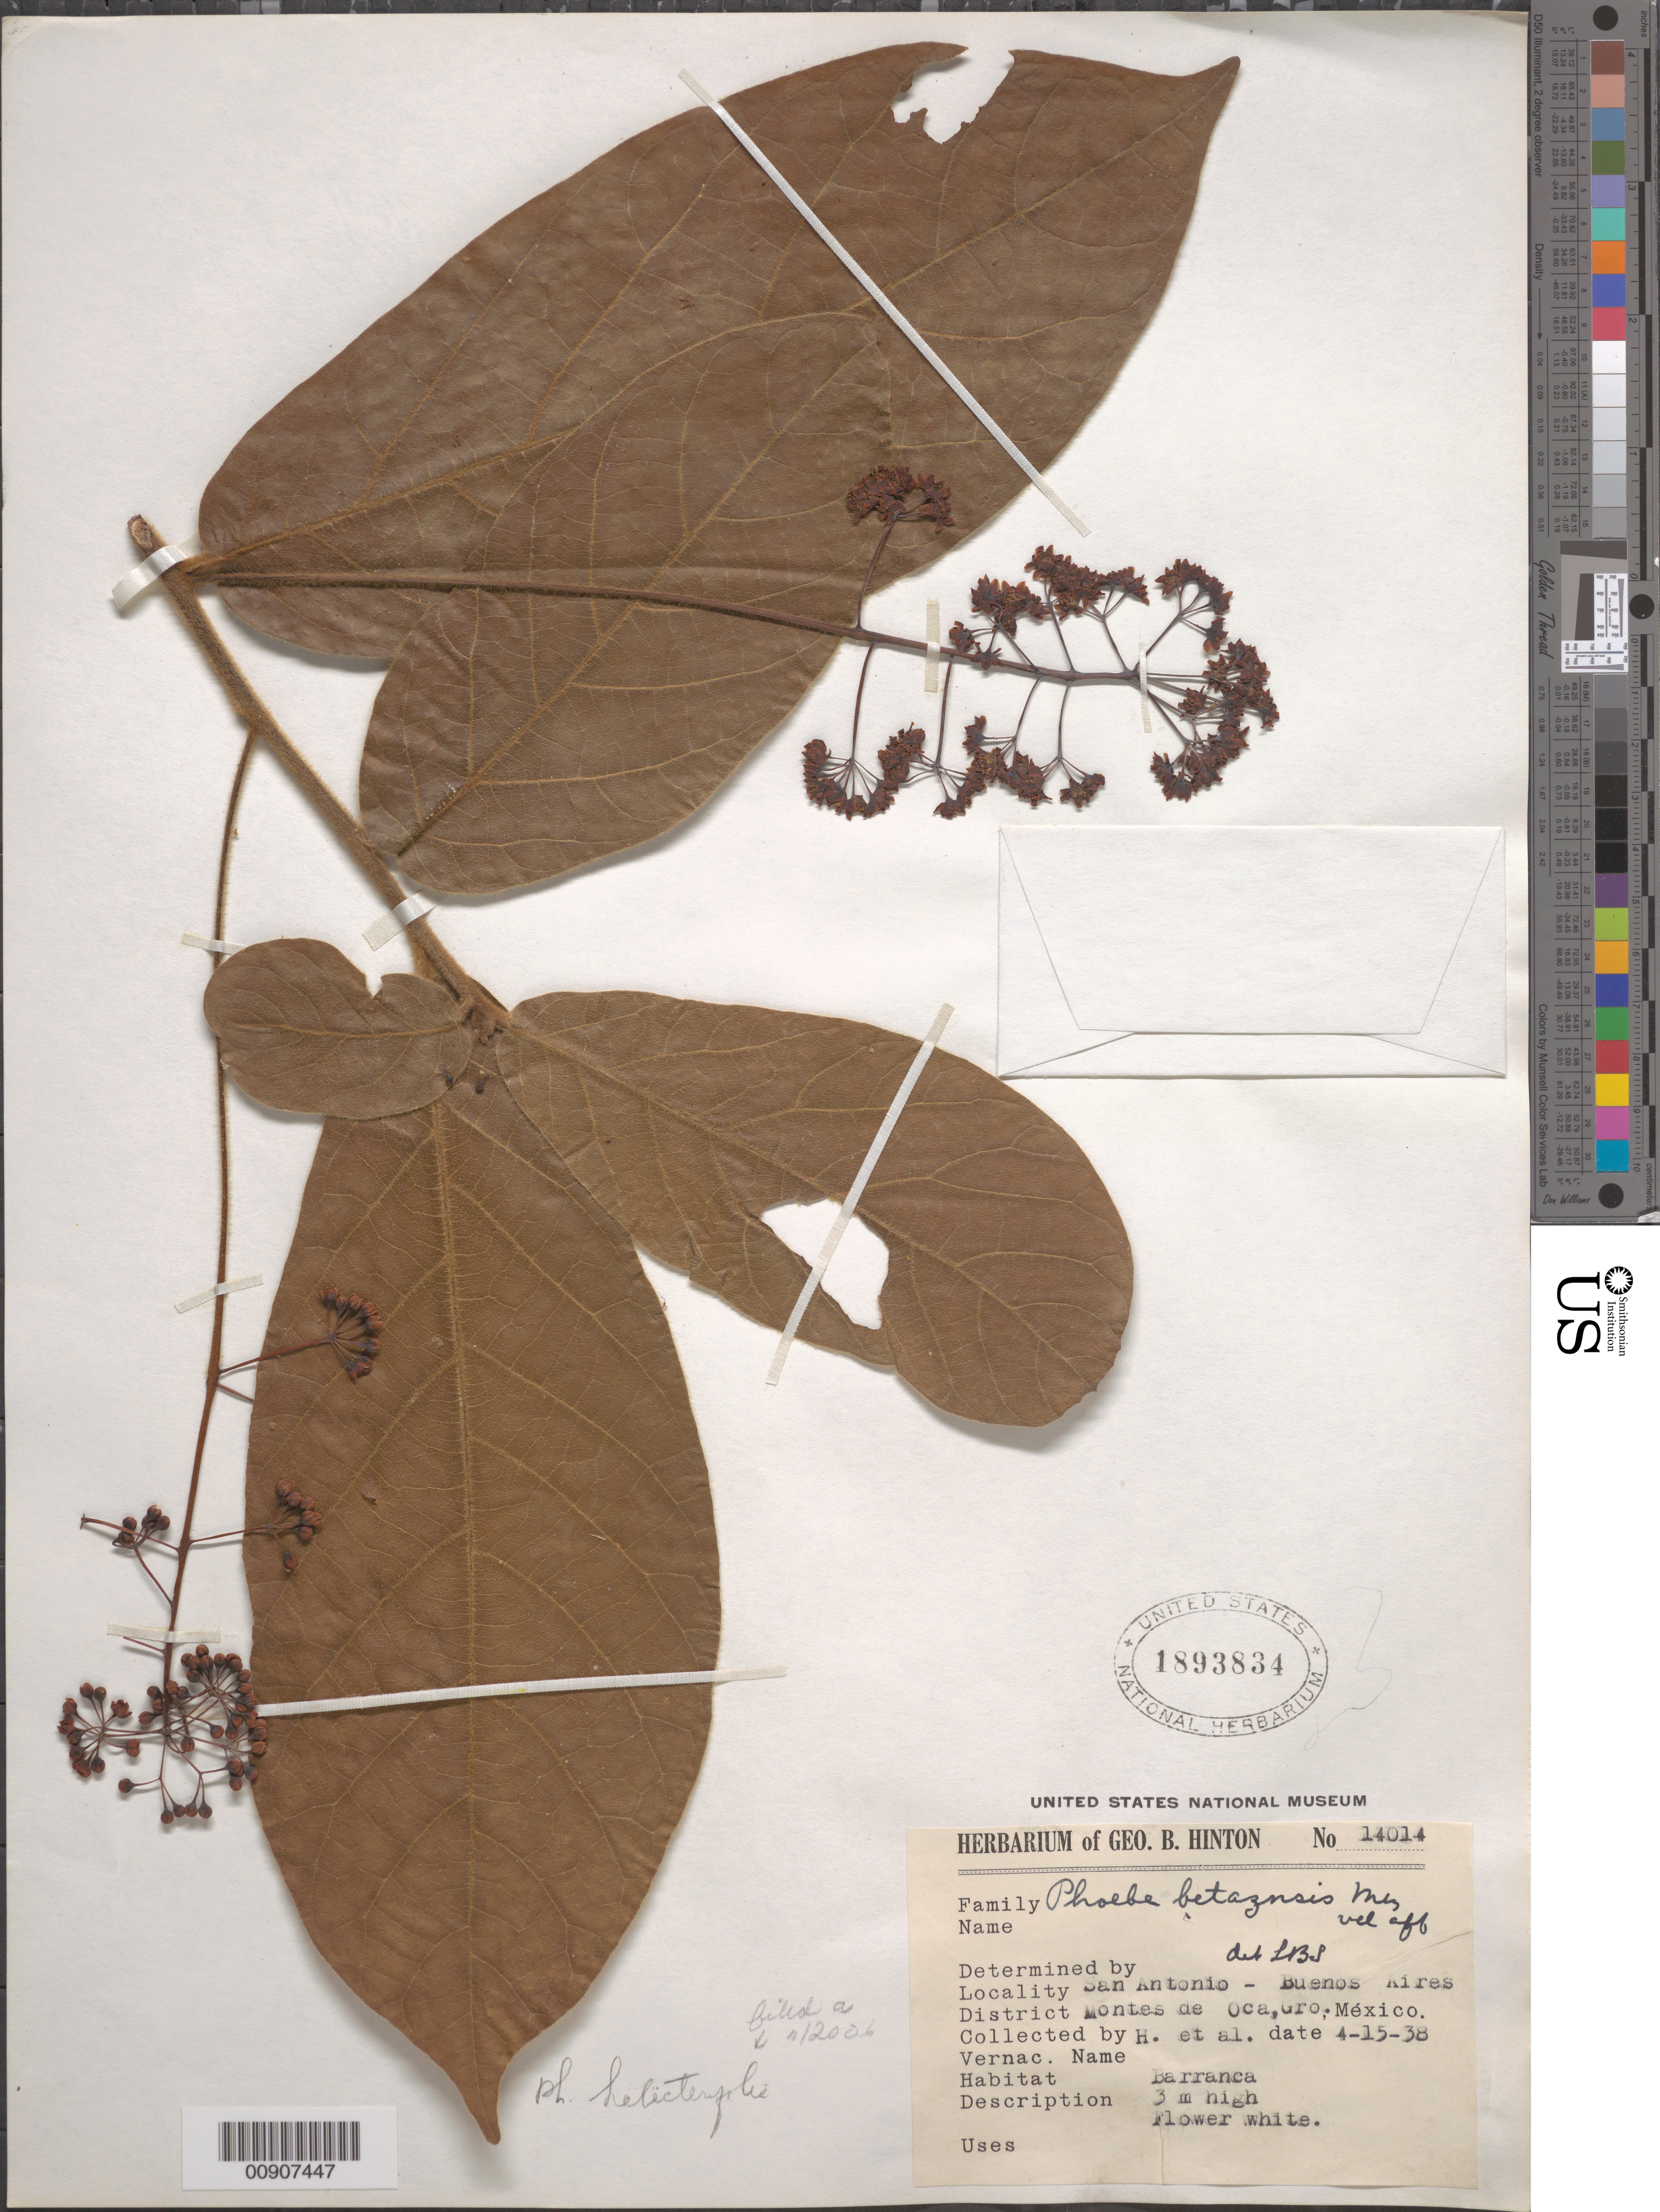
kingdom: Plantae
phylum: Tracheophyta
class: Magnoliopsida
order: Laurales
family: Lauraceae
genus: Phoebe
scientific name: Phoebe helicterifolia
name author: (Meisn.) Mez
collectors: G. B. Hinton & et al.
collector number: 14014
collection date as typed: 15 Apr 1938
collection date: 1938-04-15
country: Mexico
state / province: Guerrero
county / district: Montes de Oca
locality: San Antonio - Buenos Aires, District Montes de Oca, Guerrero.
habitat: Barranca.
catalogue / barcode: US 1893834